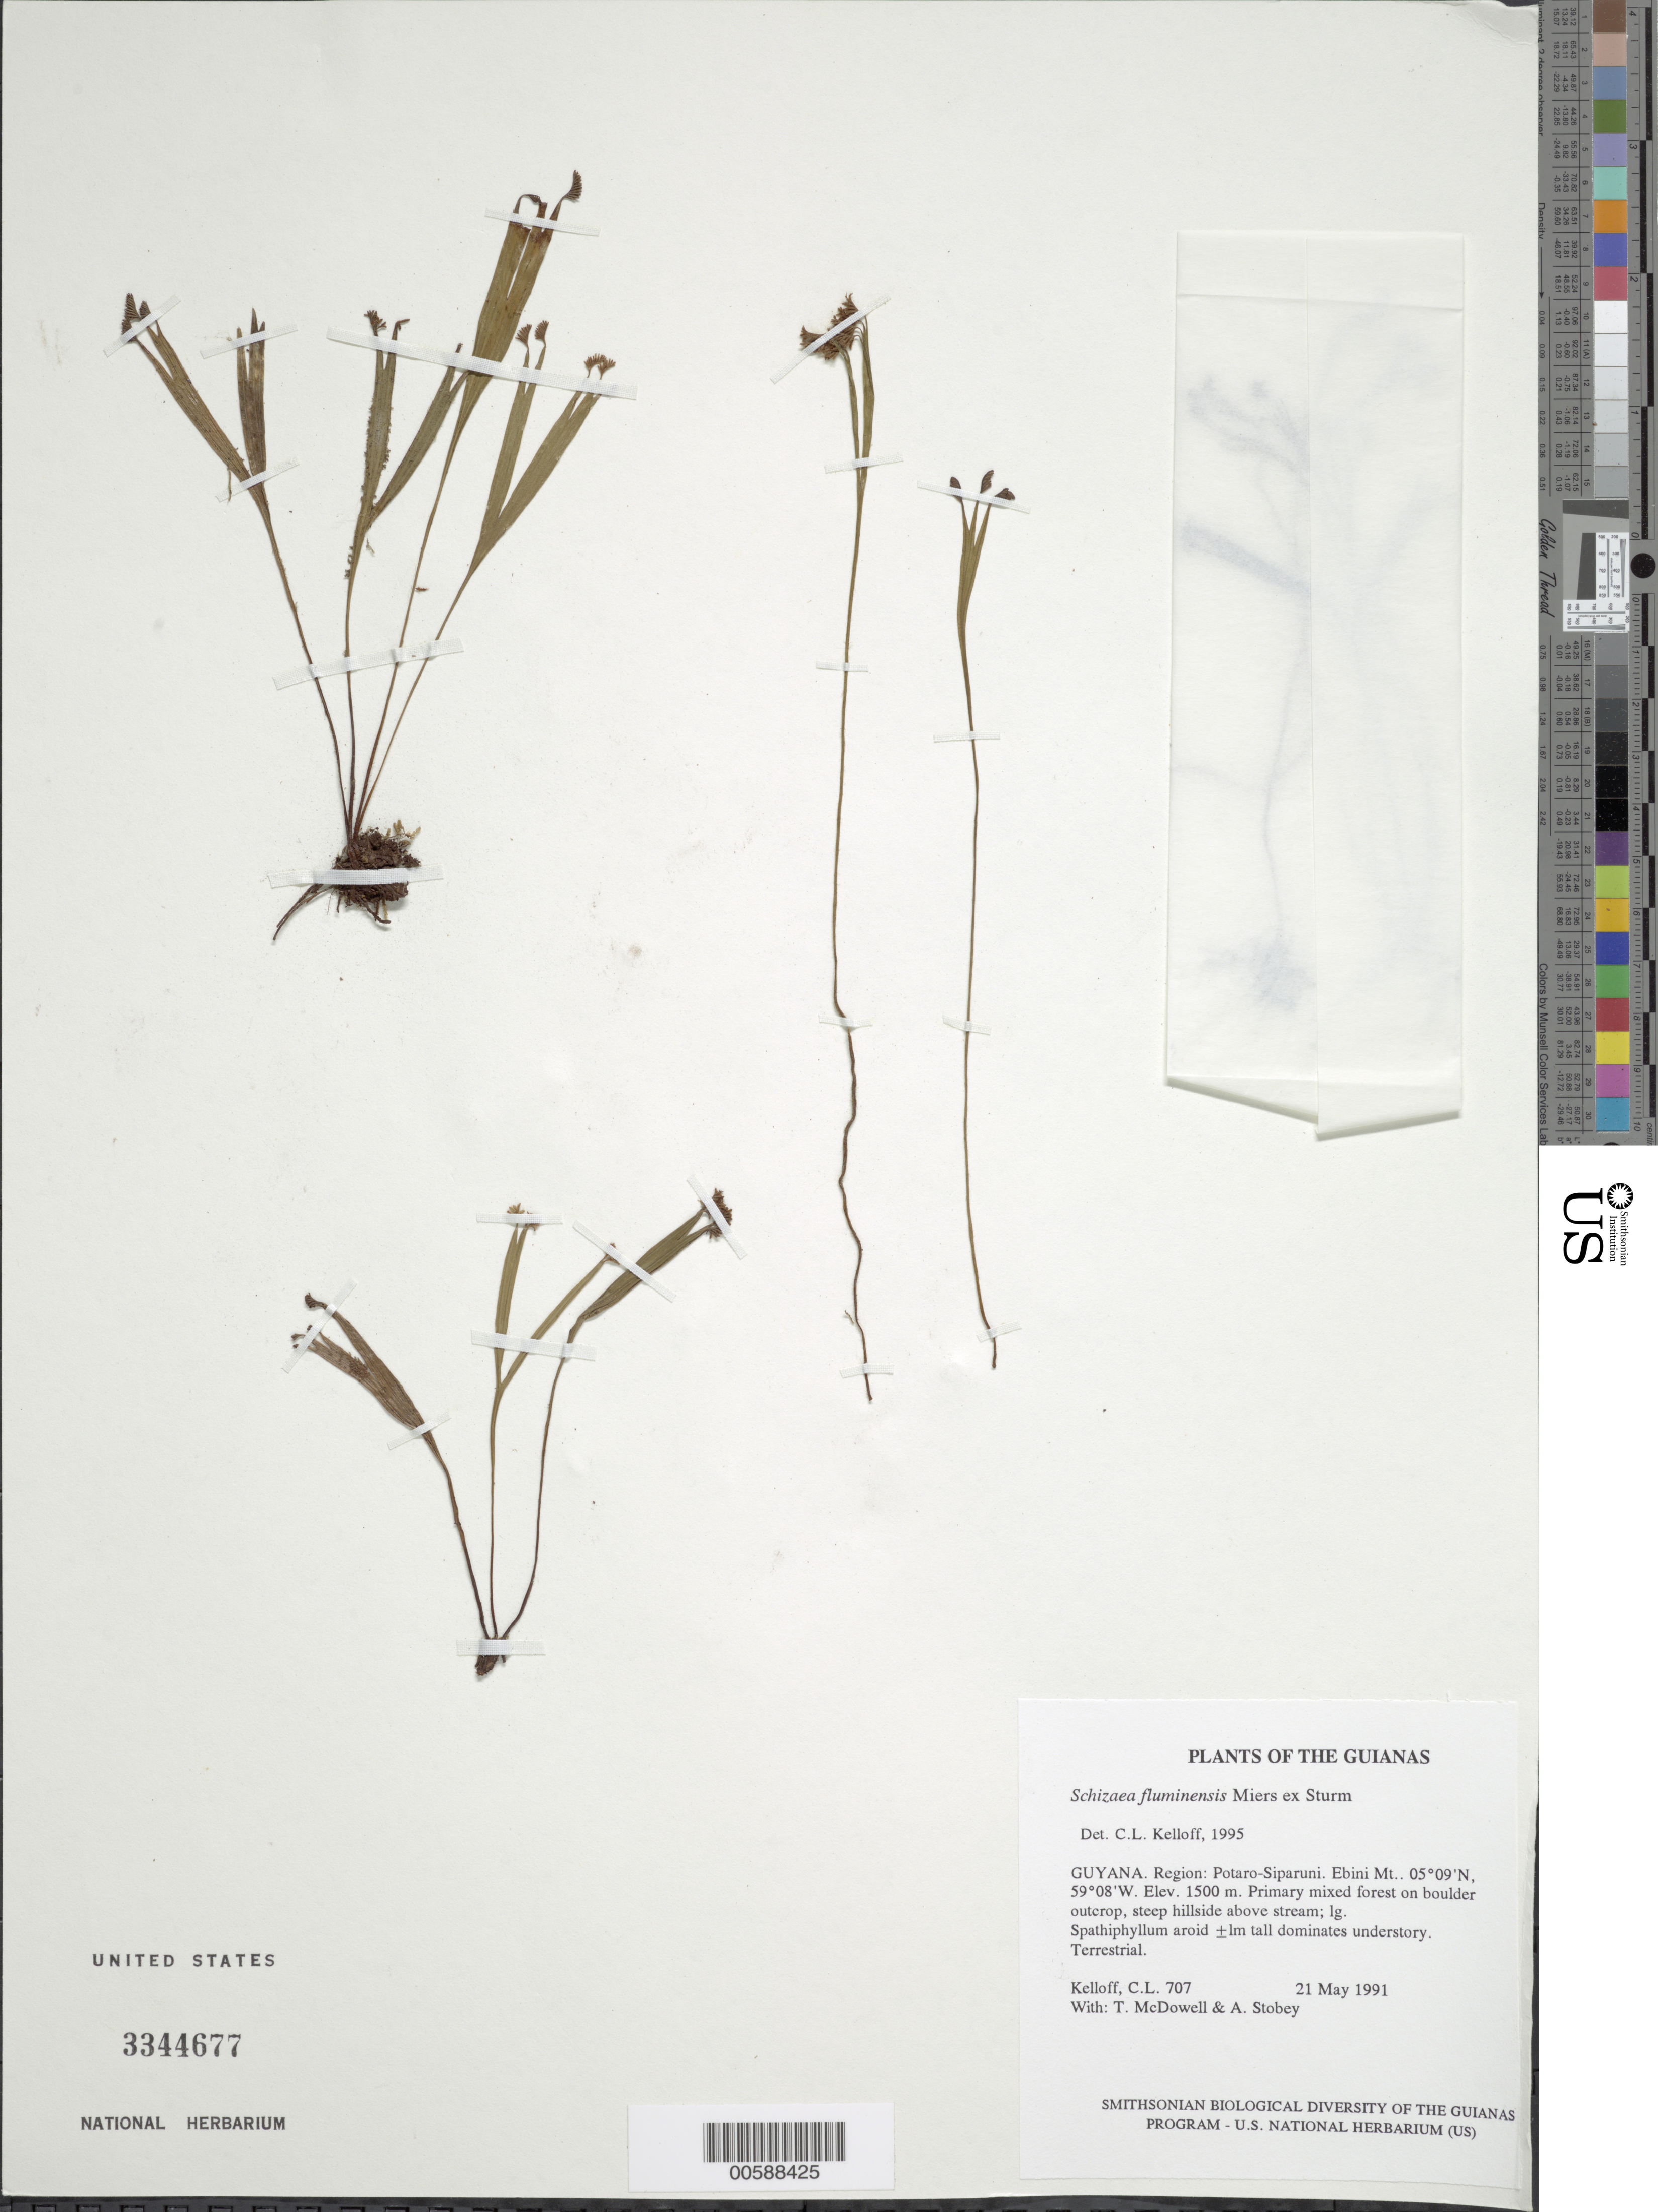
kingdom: Plantae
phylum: Tracheophyta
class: Polypodiopsida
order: Schizaeales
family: Schizaeaceae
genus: Schizaea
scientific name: Schizaea fluminensis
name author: Miers ex J.W. Sturm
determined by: Kelloff, Carol L., (US), Smithsonian Institution - National Museum of Natural History (UNITED STATES)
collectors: C. L. Kelloff, T. McDowell & A. Stobey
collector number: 707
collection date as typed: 21 May 1991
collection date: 1991-05-21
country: Guyana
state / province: Potaro-Siparuni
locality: Ebini Mt.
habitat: Primary mixed forest on boulder outcrop, steep hillside above stream; lg. aroid ±lm tall dominates understory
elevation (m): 485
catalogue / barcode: US 3344677